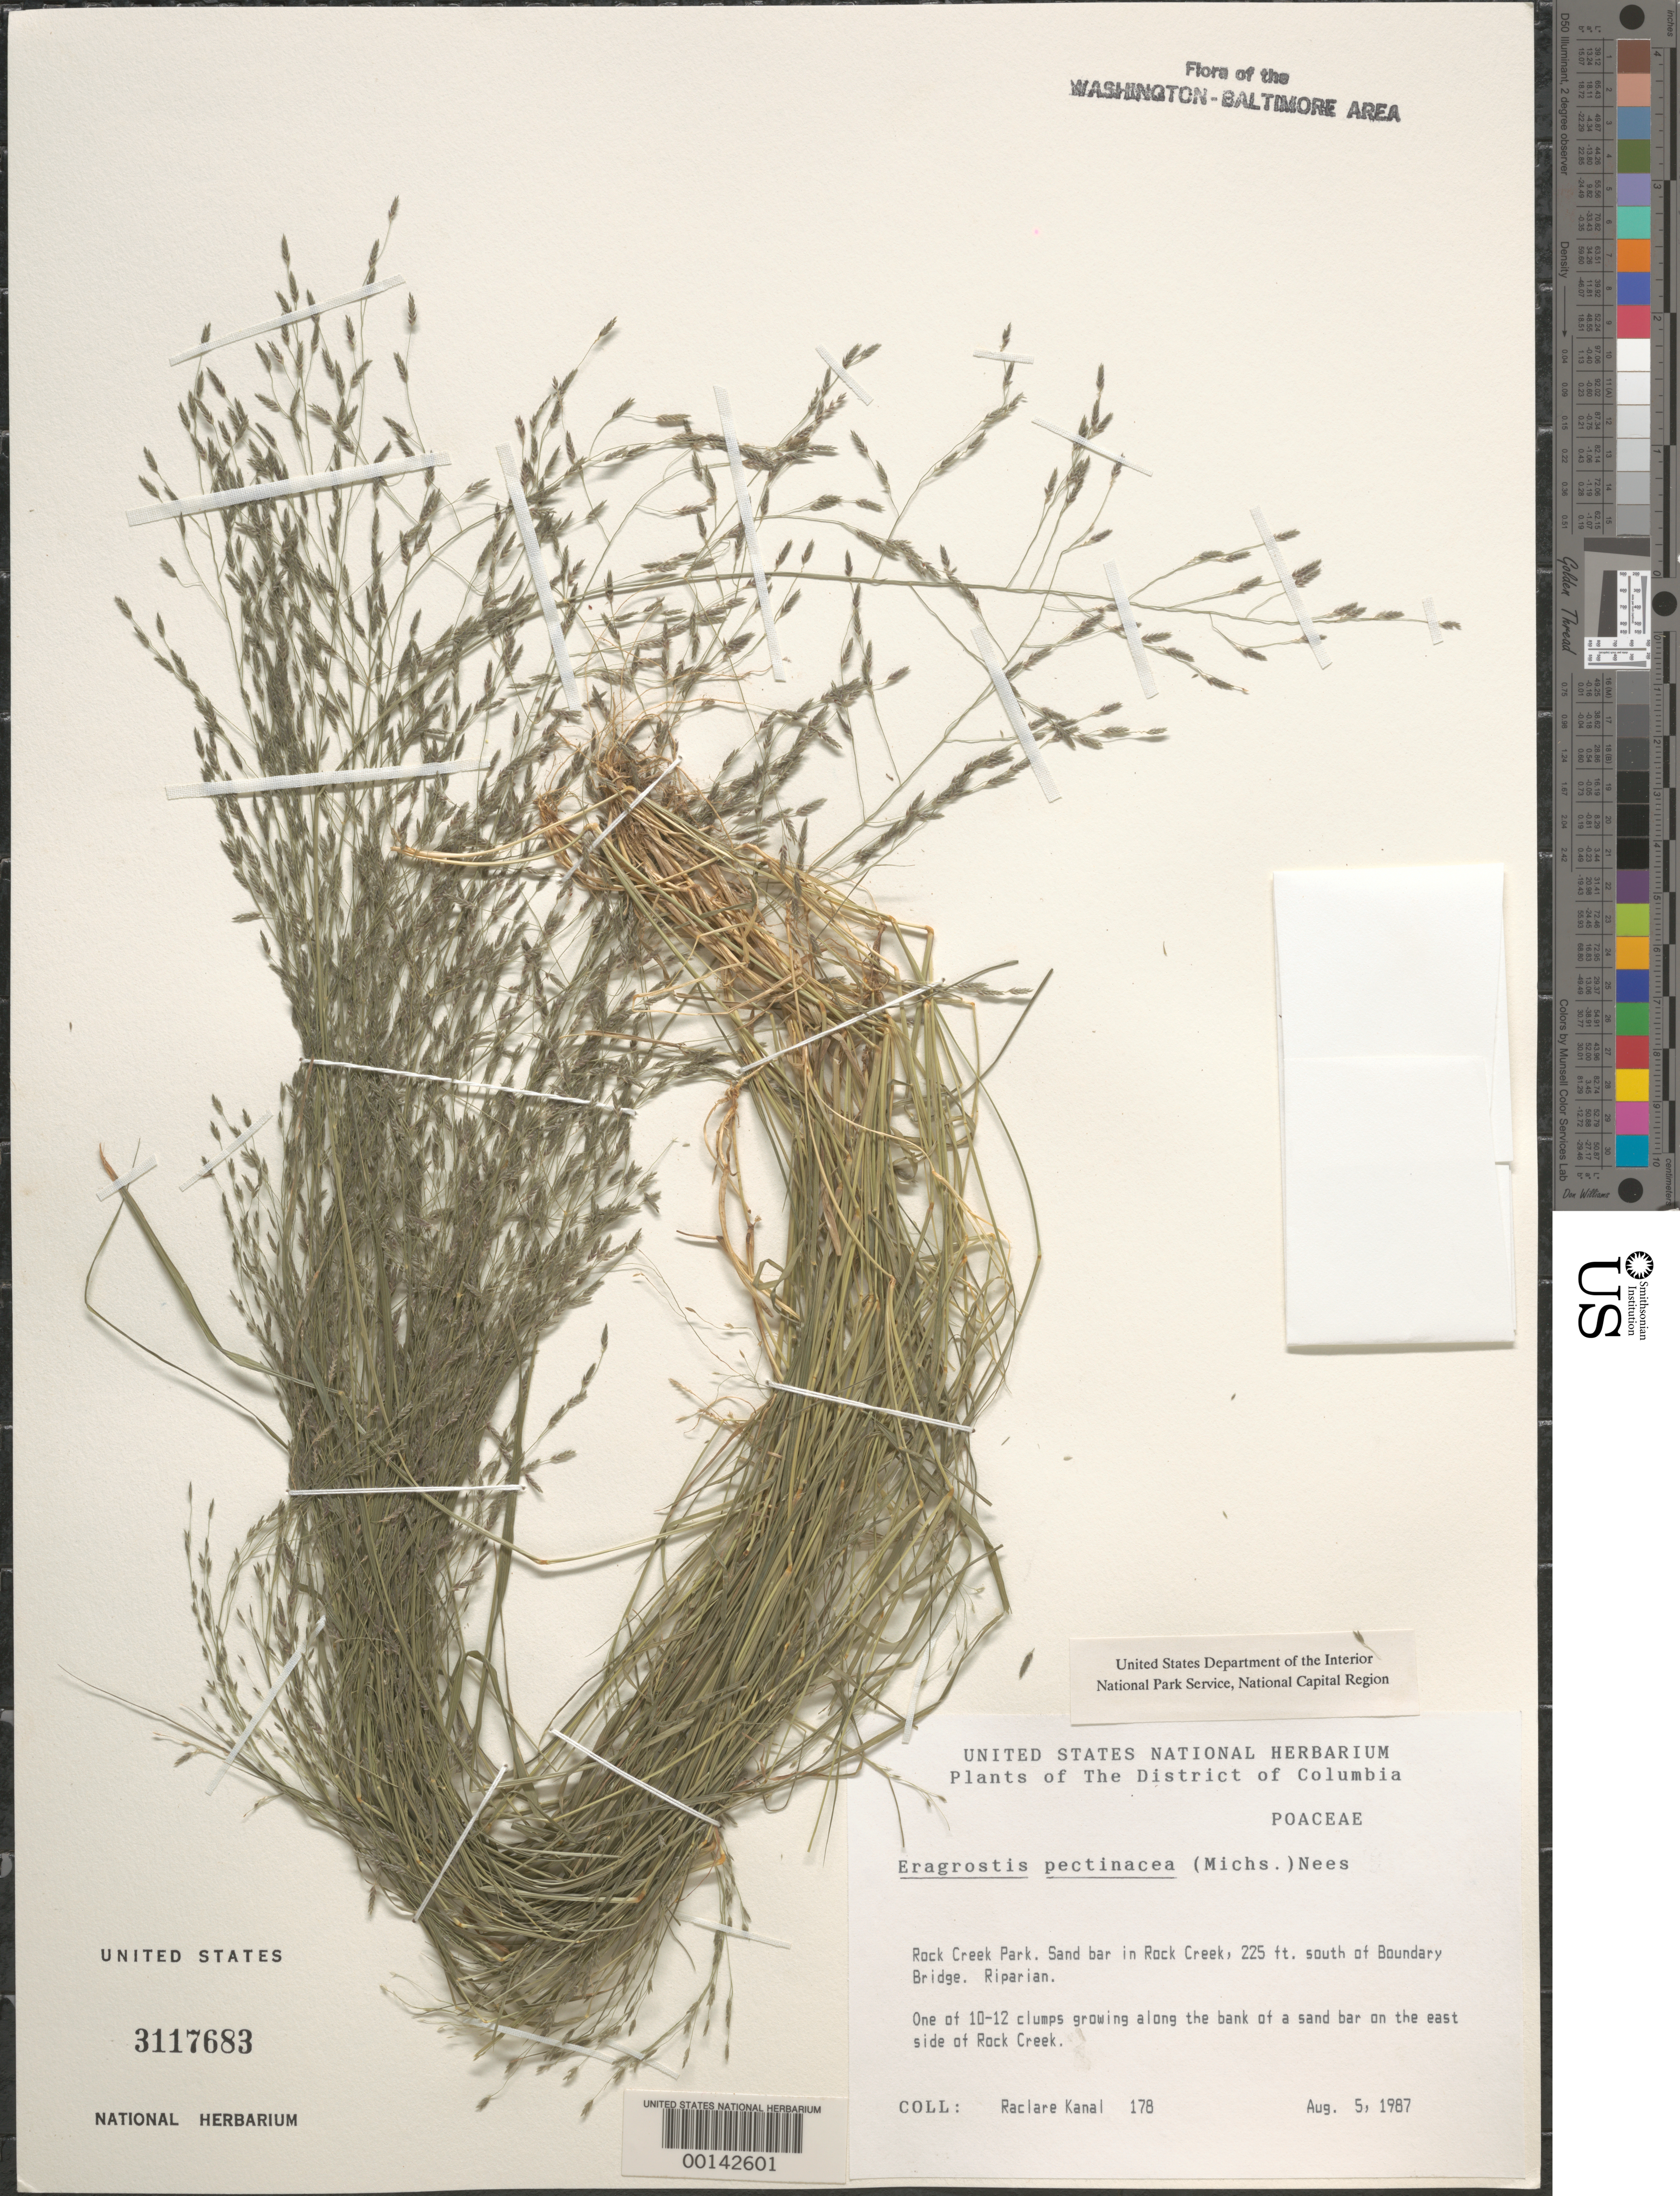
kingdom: Plantae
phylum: Tracheophyta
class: Liliopsida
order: Poales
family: Poaceae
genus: Eragrostis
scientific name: Eragrostis pectinacea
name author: (Michx.) Nees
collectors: R. Kanal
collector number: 178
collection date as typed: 05 Aug 1987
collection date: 1987-08-05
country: United States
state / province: District of Columbia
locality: Rock Creek Park. Sandbar in Rock Creek, 225 ft. south of Boundary Bridge. Rock Creek Park and Vicinity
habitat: Riparian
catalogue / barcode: US 3117683